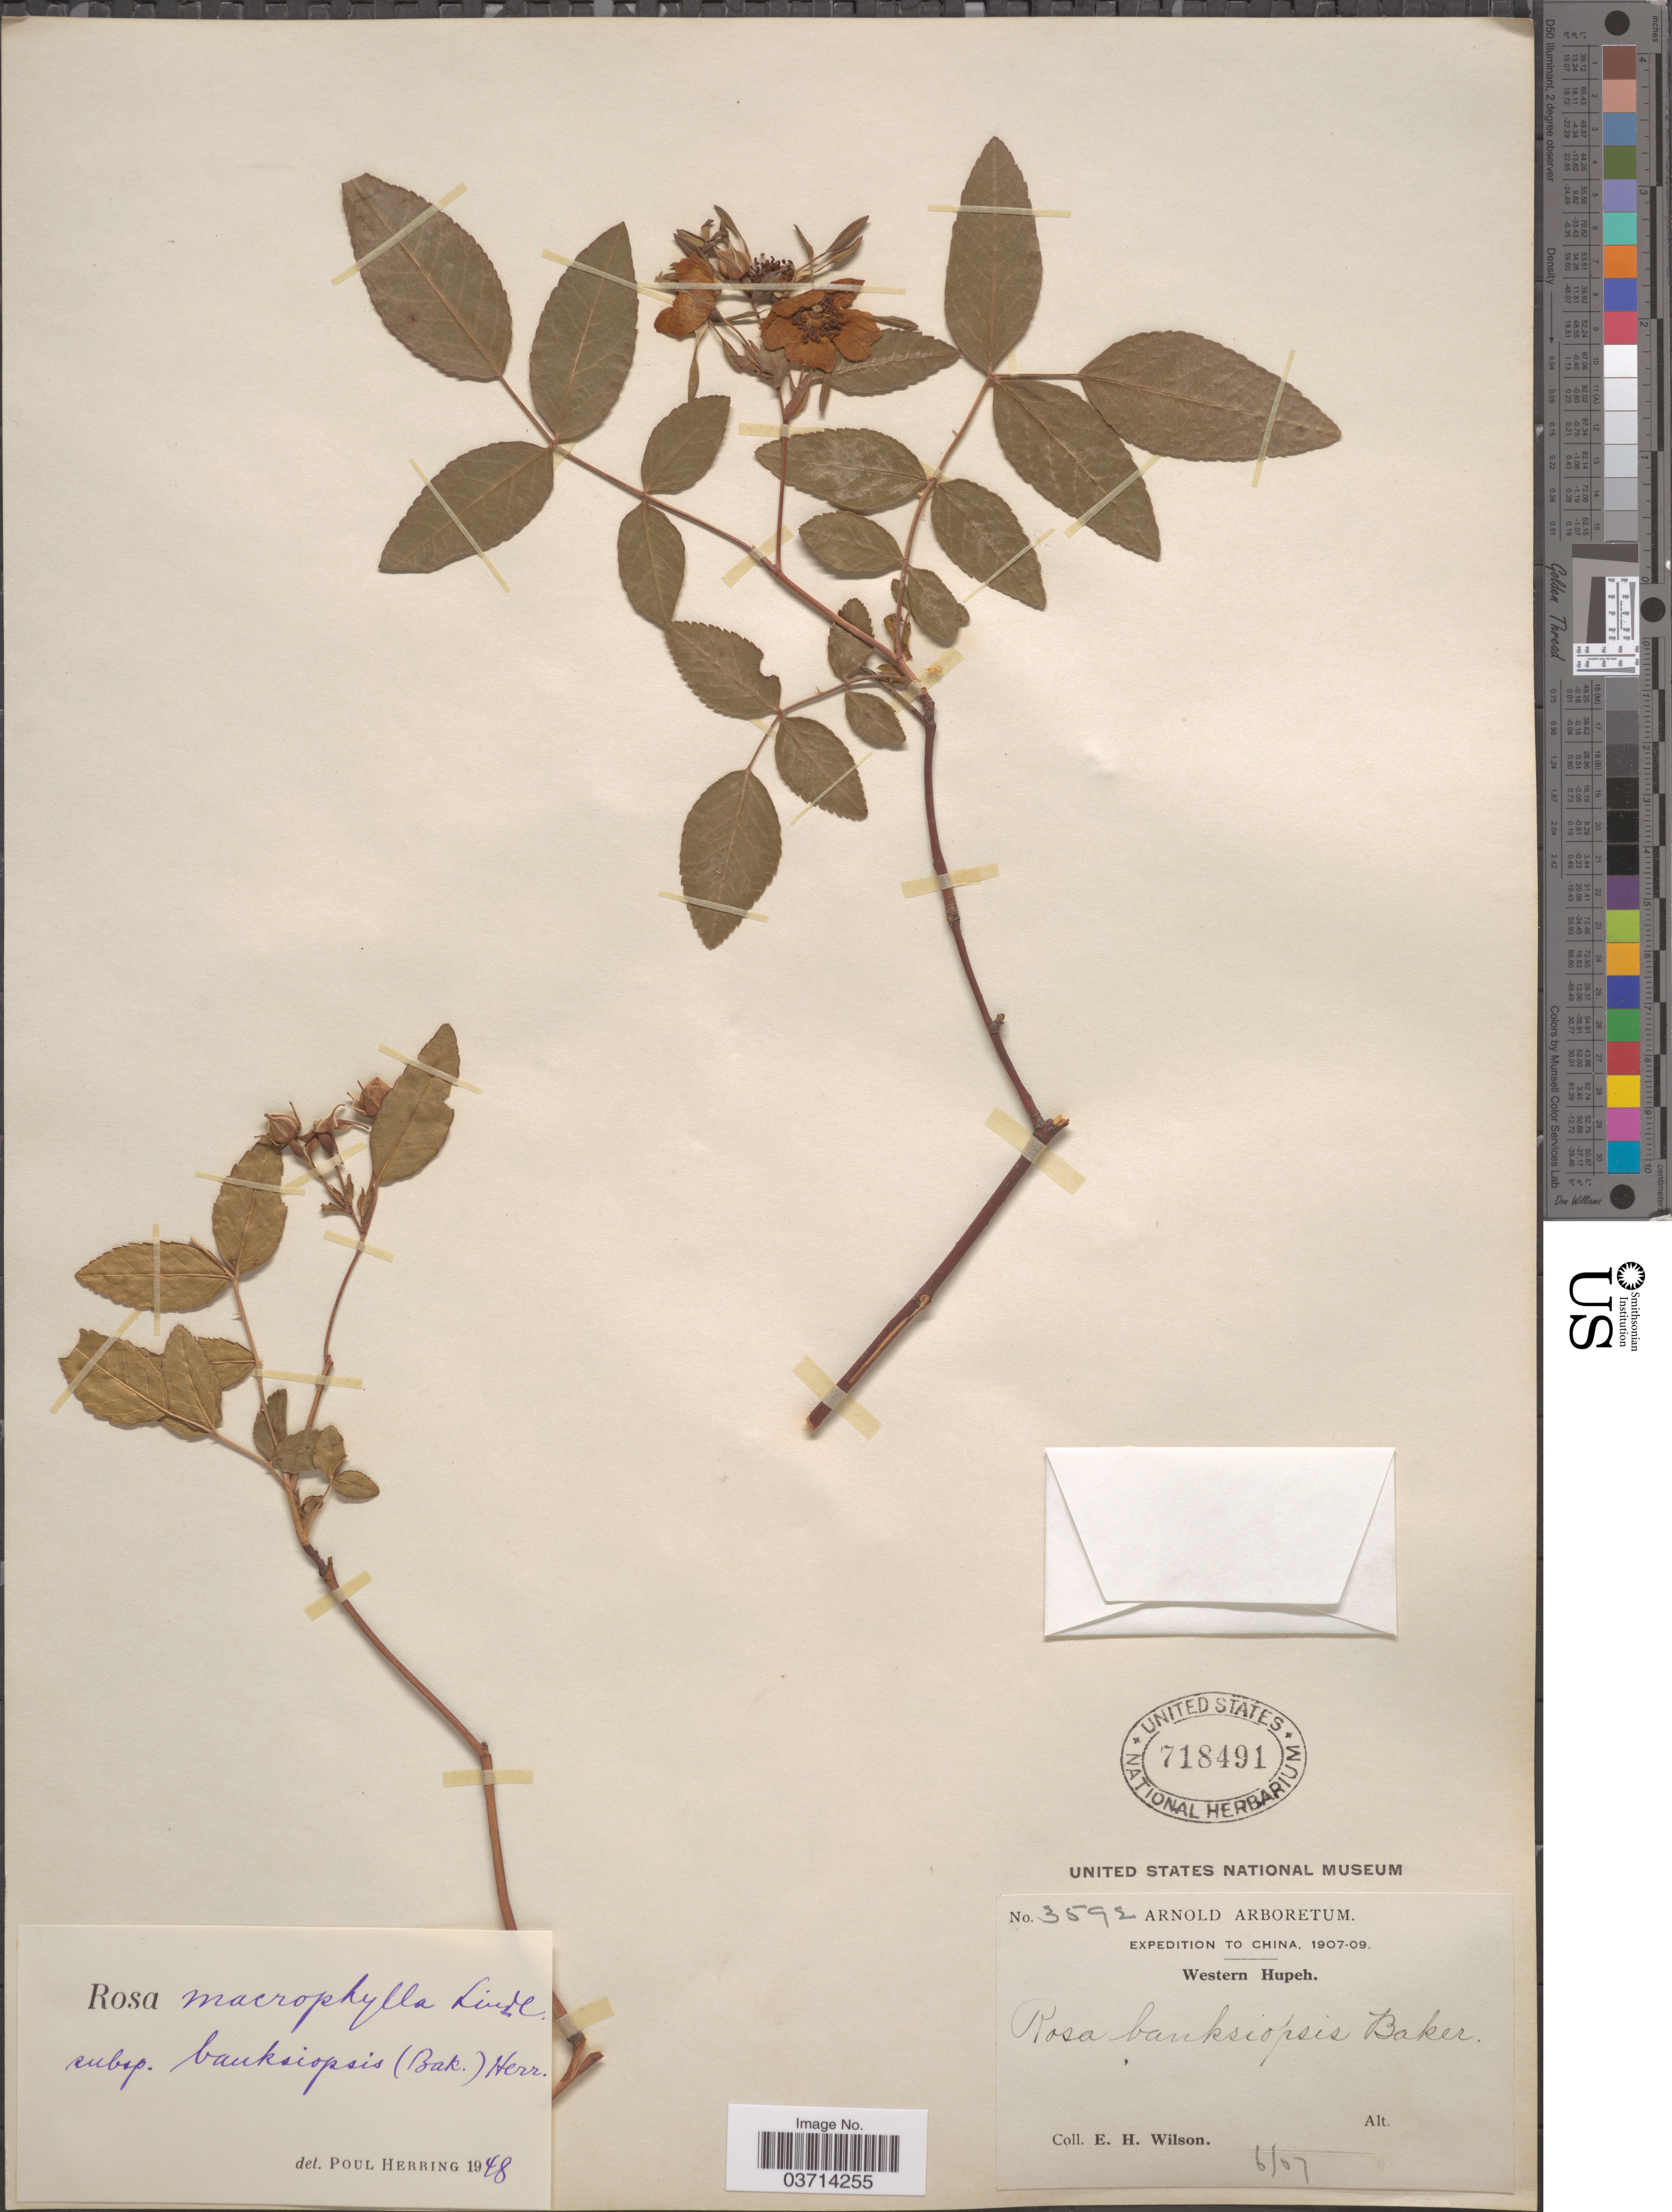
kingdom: Plantae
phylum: Tracheophyta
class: Magnoliopsida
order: Rosales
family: Rosaceae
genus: Rosa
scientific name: Rosa banksiopsis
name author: Baker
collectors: E. Wilson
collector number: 3592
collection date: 1907-06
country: China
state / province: Hubei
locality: Western Hupeh.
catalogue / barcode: US 718491